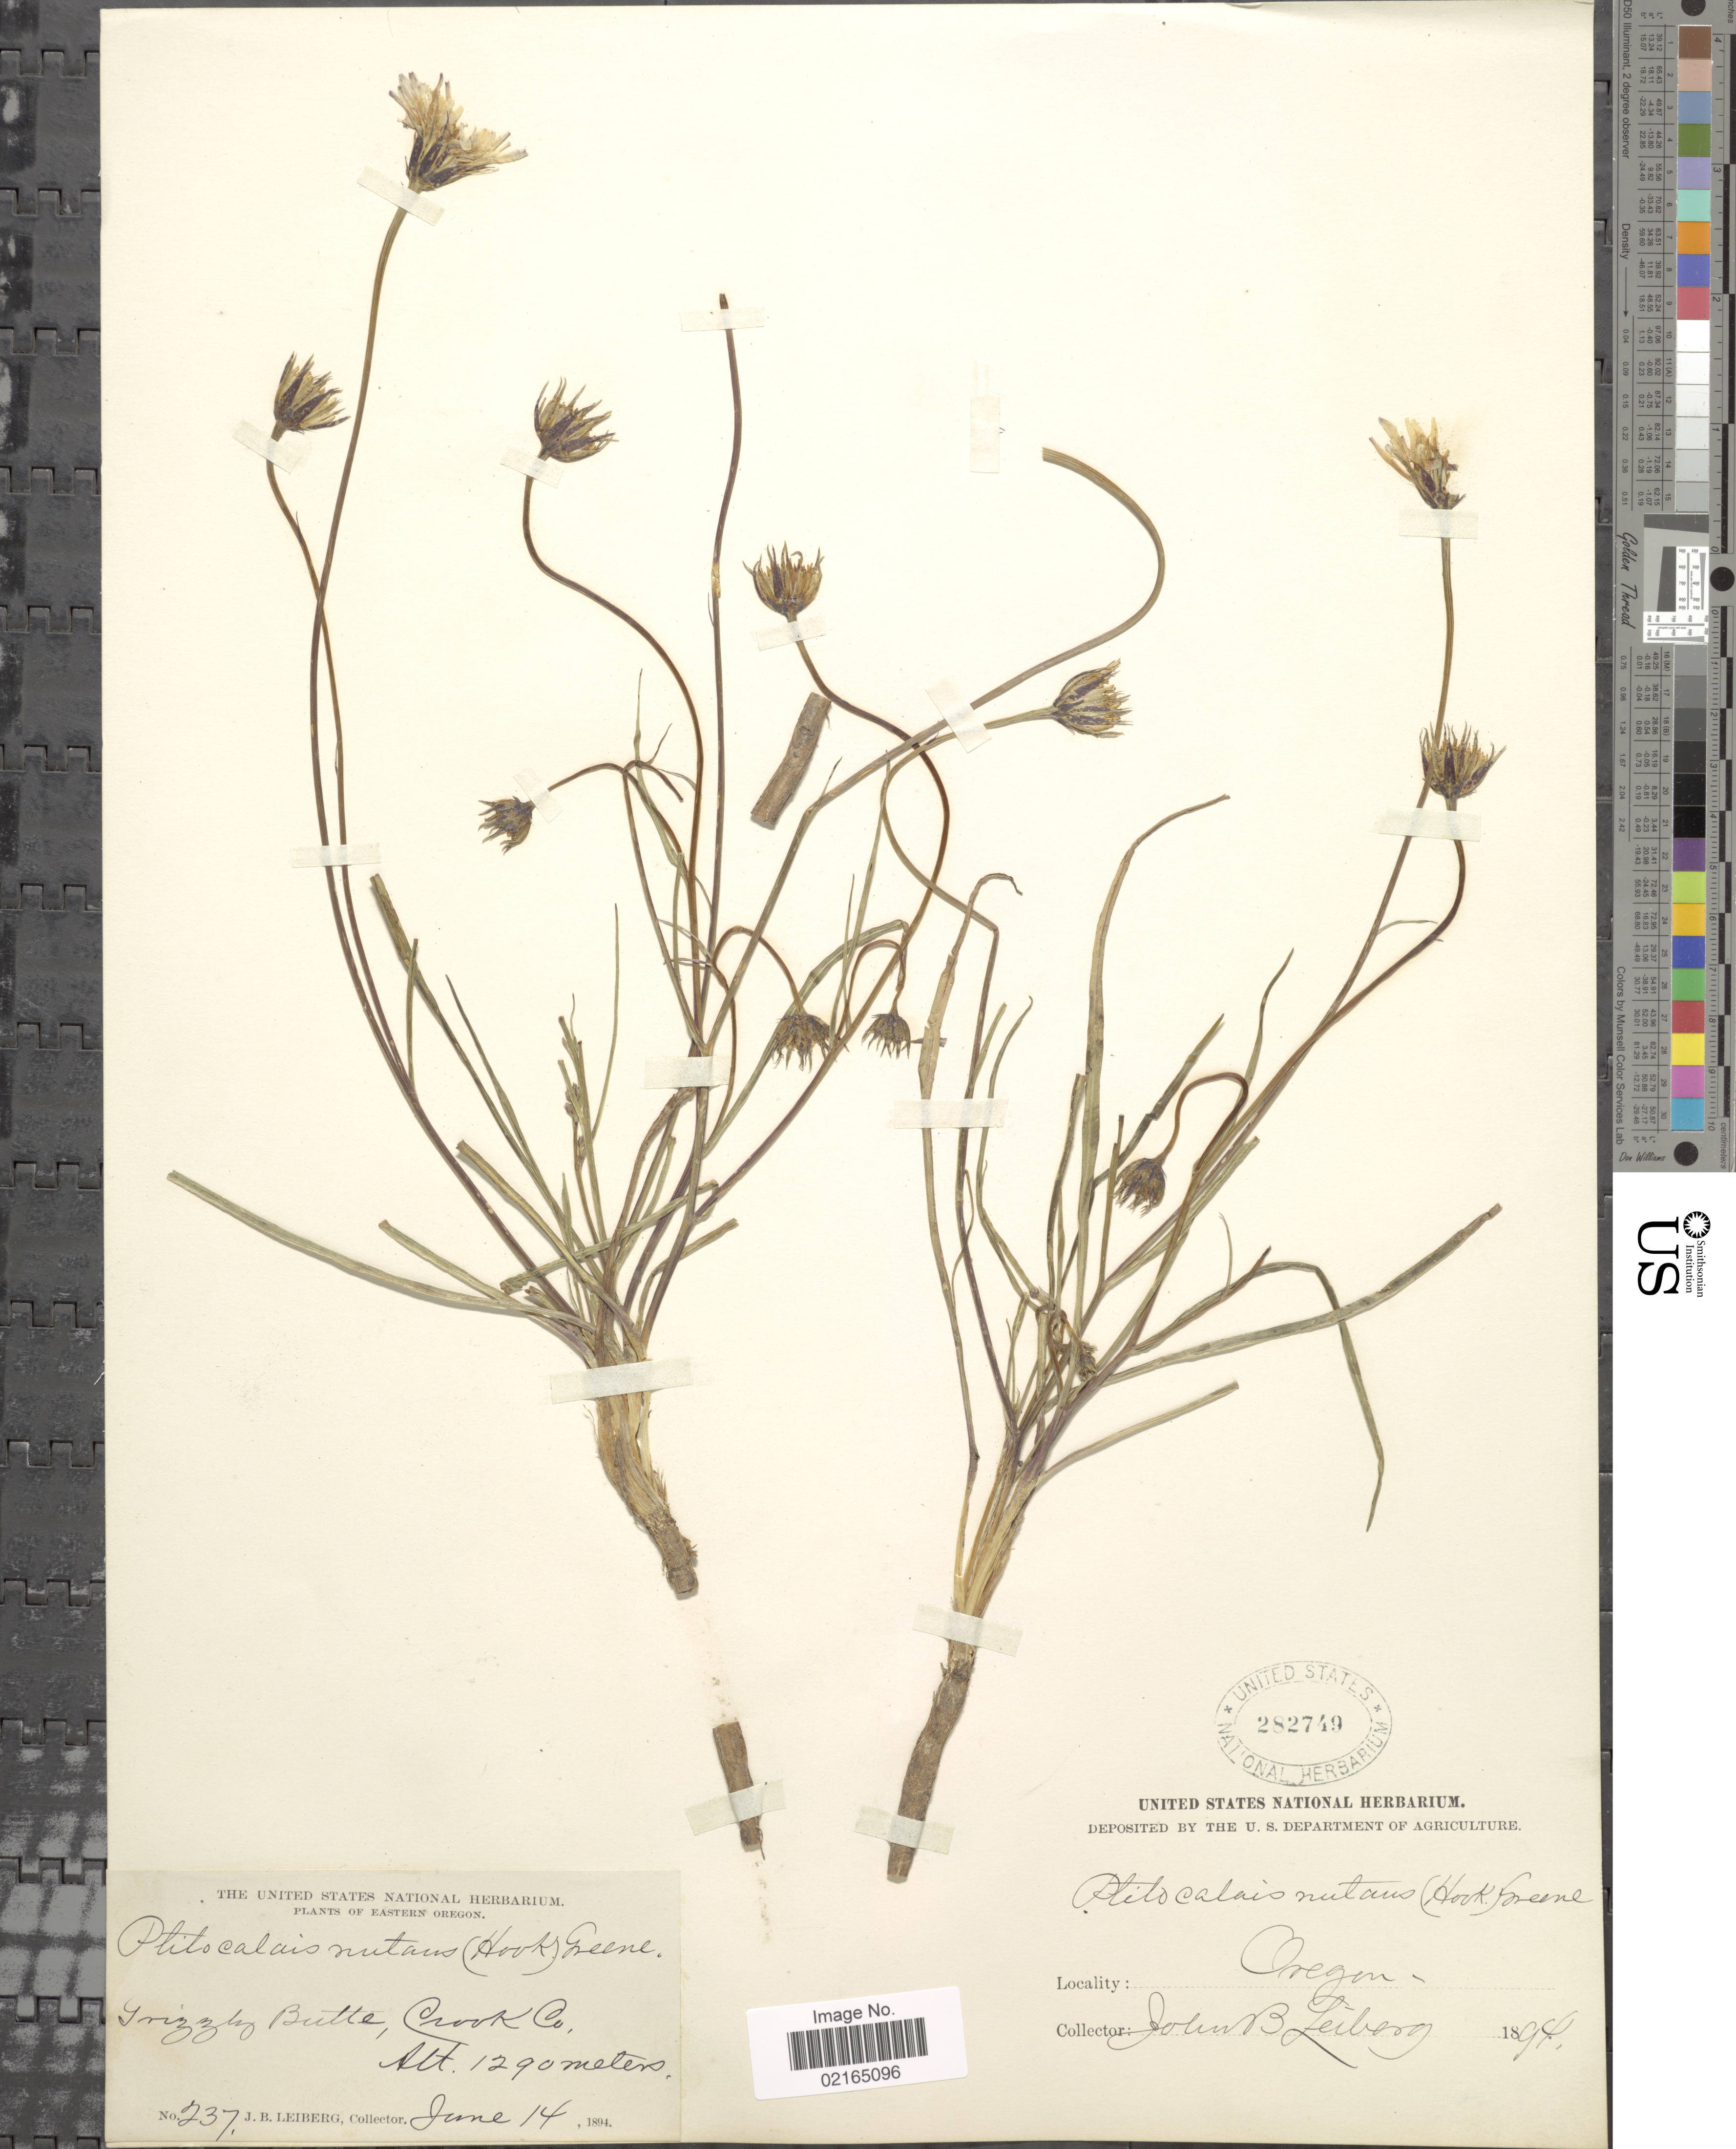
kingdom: Plantae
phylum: Tracheophyta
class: Magnoliopsida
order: Asterales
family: Asteraceae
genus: Microseris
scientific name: Microseris nutans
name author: (Hook.) Sch. Bip.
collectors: J. B. Leiberg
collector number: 237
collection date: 1894-06-14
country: United States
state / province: Oregon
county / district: Crook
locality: Grizzly Butte, Crook Co., Eastern Oregon.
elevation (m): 1290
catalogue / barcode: US 282749